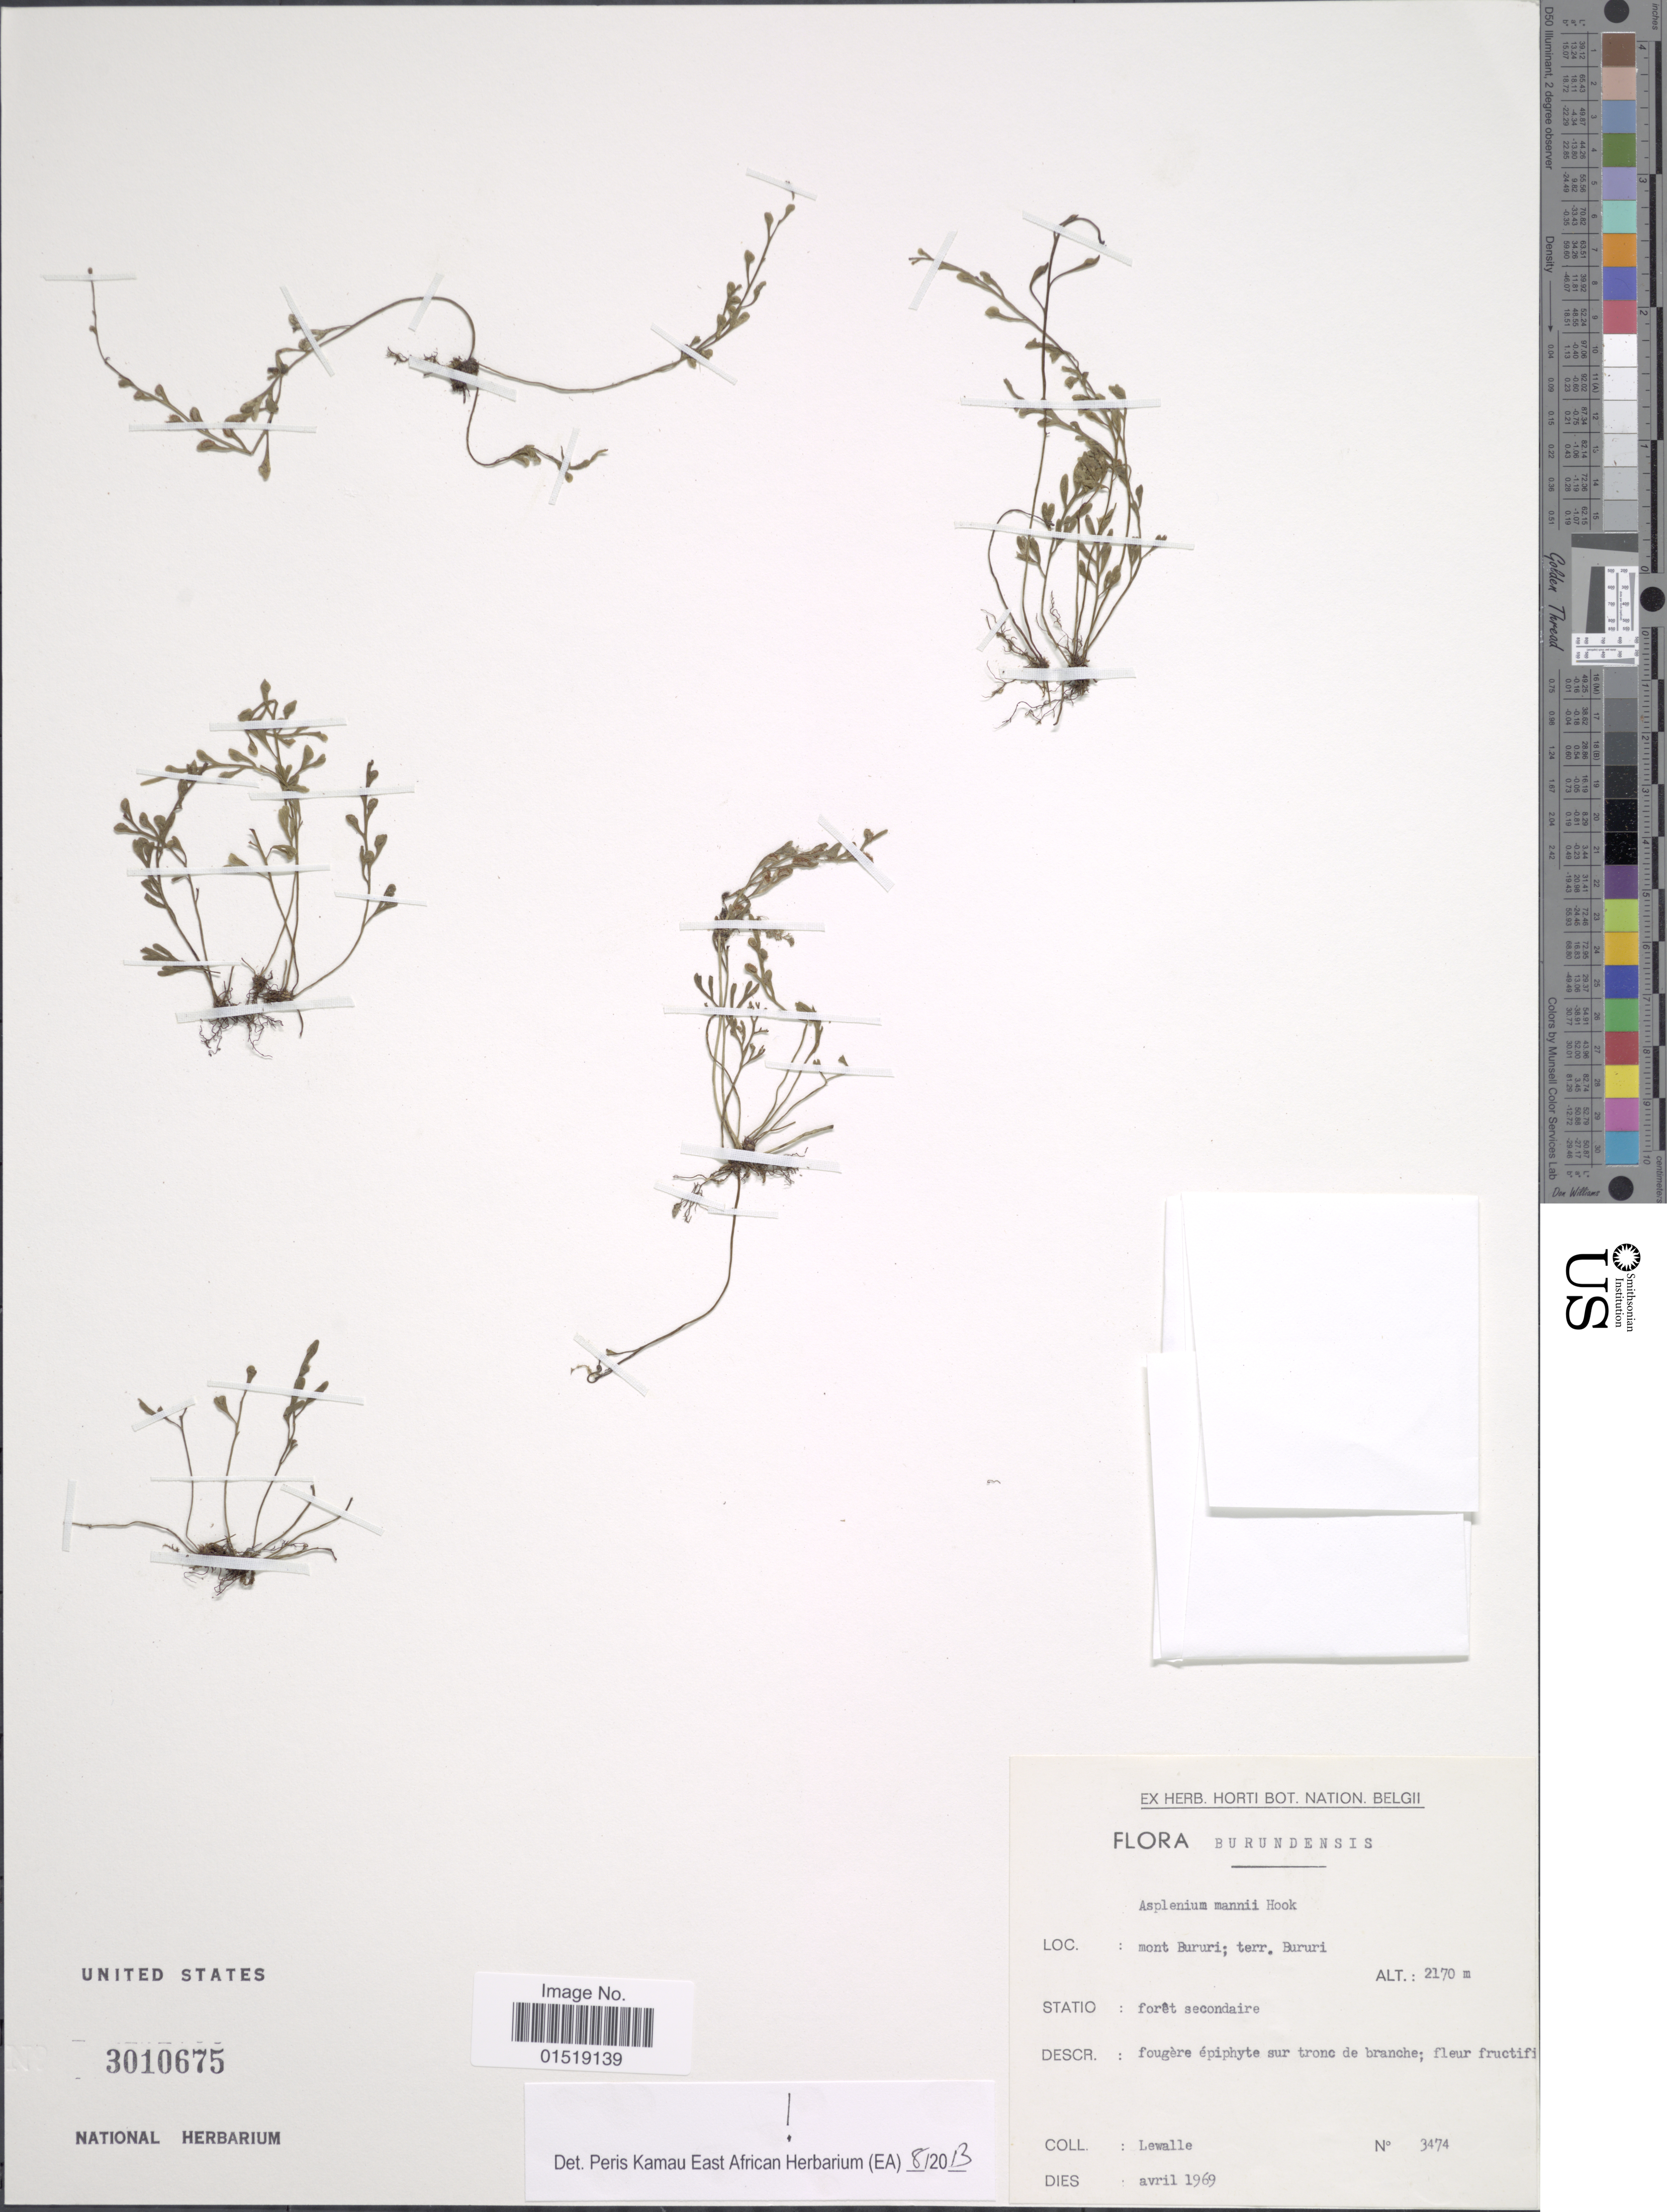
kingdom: Plantae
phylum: Tracheophyta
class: Polypodiopsida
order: Polypodiales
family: Aspleniaceae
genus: Asplenium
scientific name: Asplenium mannii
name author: Hook.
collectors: Lewalle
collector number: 3474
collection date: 1969-04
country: Burundi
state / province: Bururi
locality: Burundensis. Mont Bururu; terr. Bururi.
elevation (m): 2170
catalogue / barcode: US 3010675